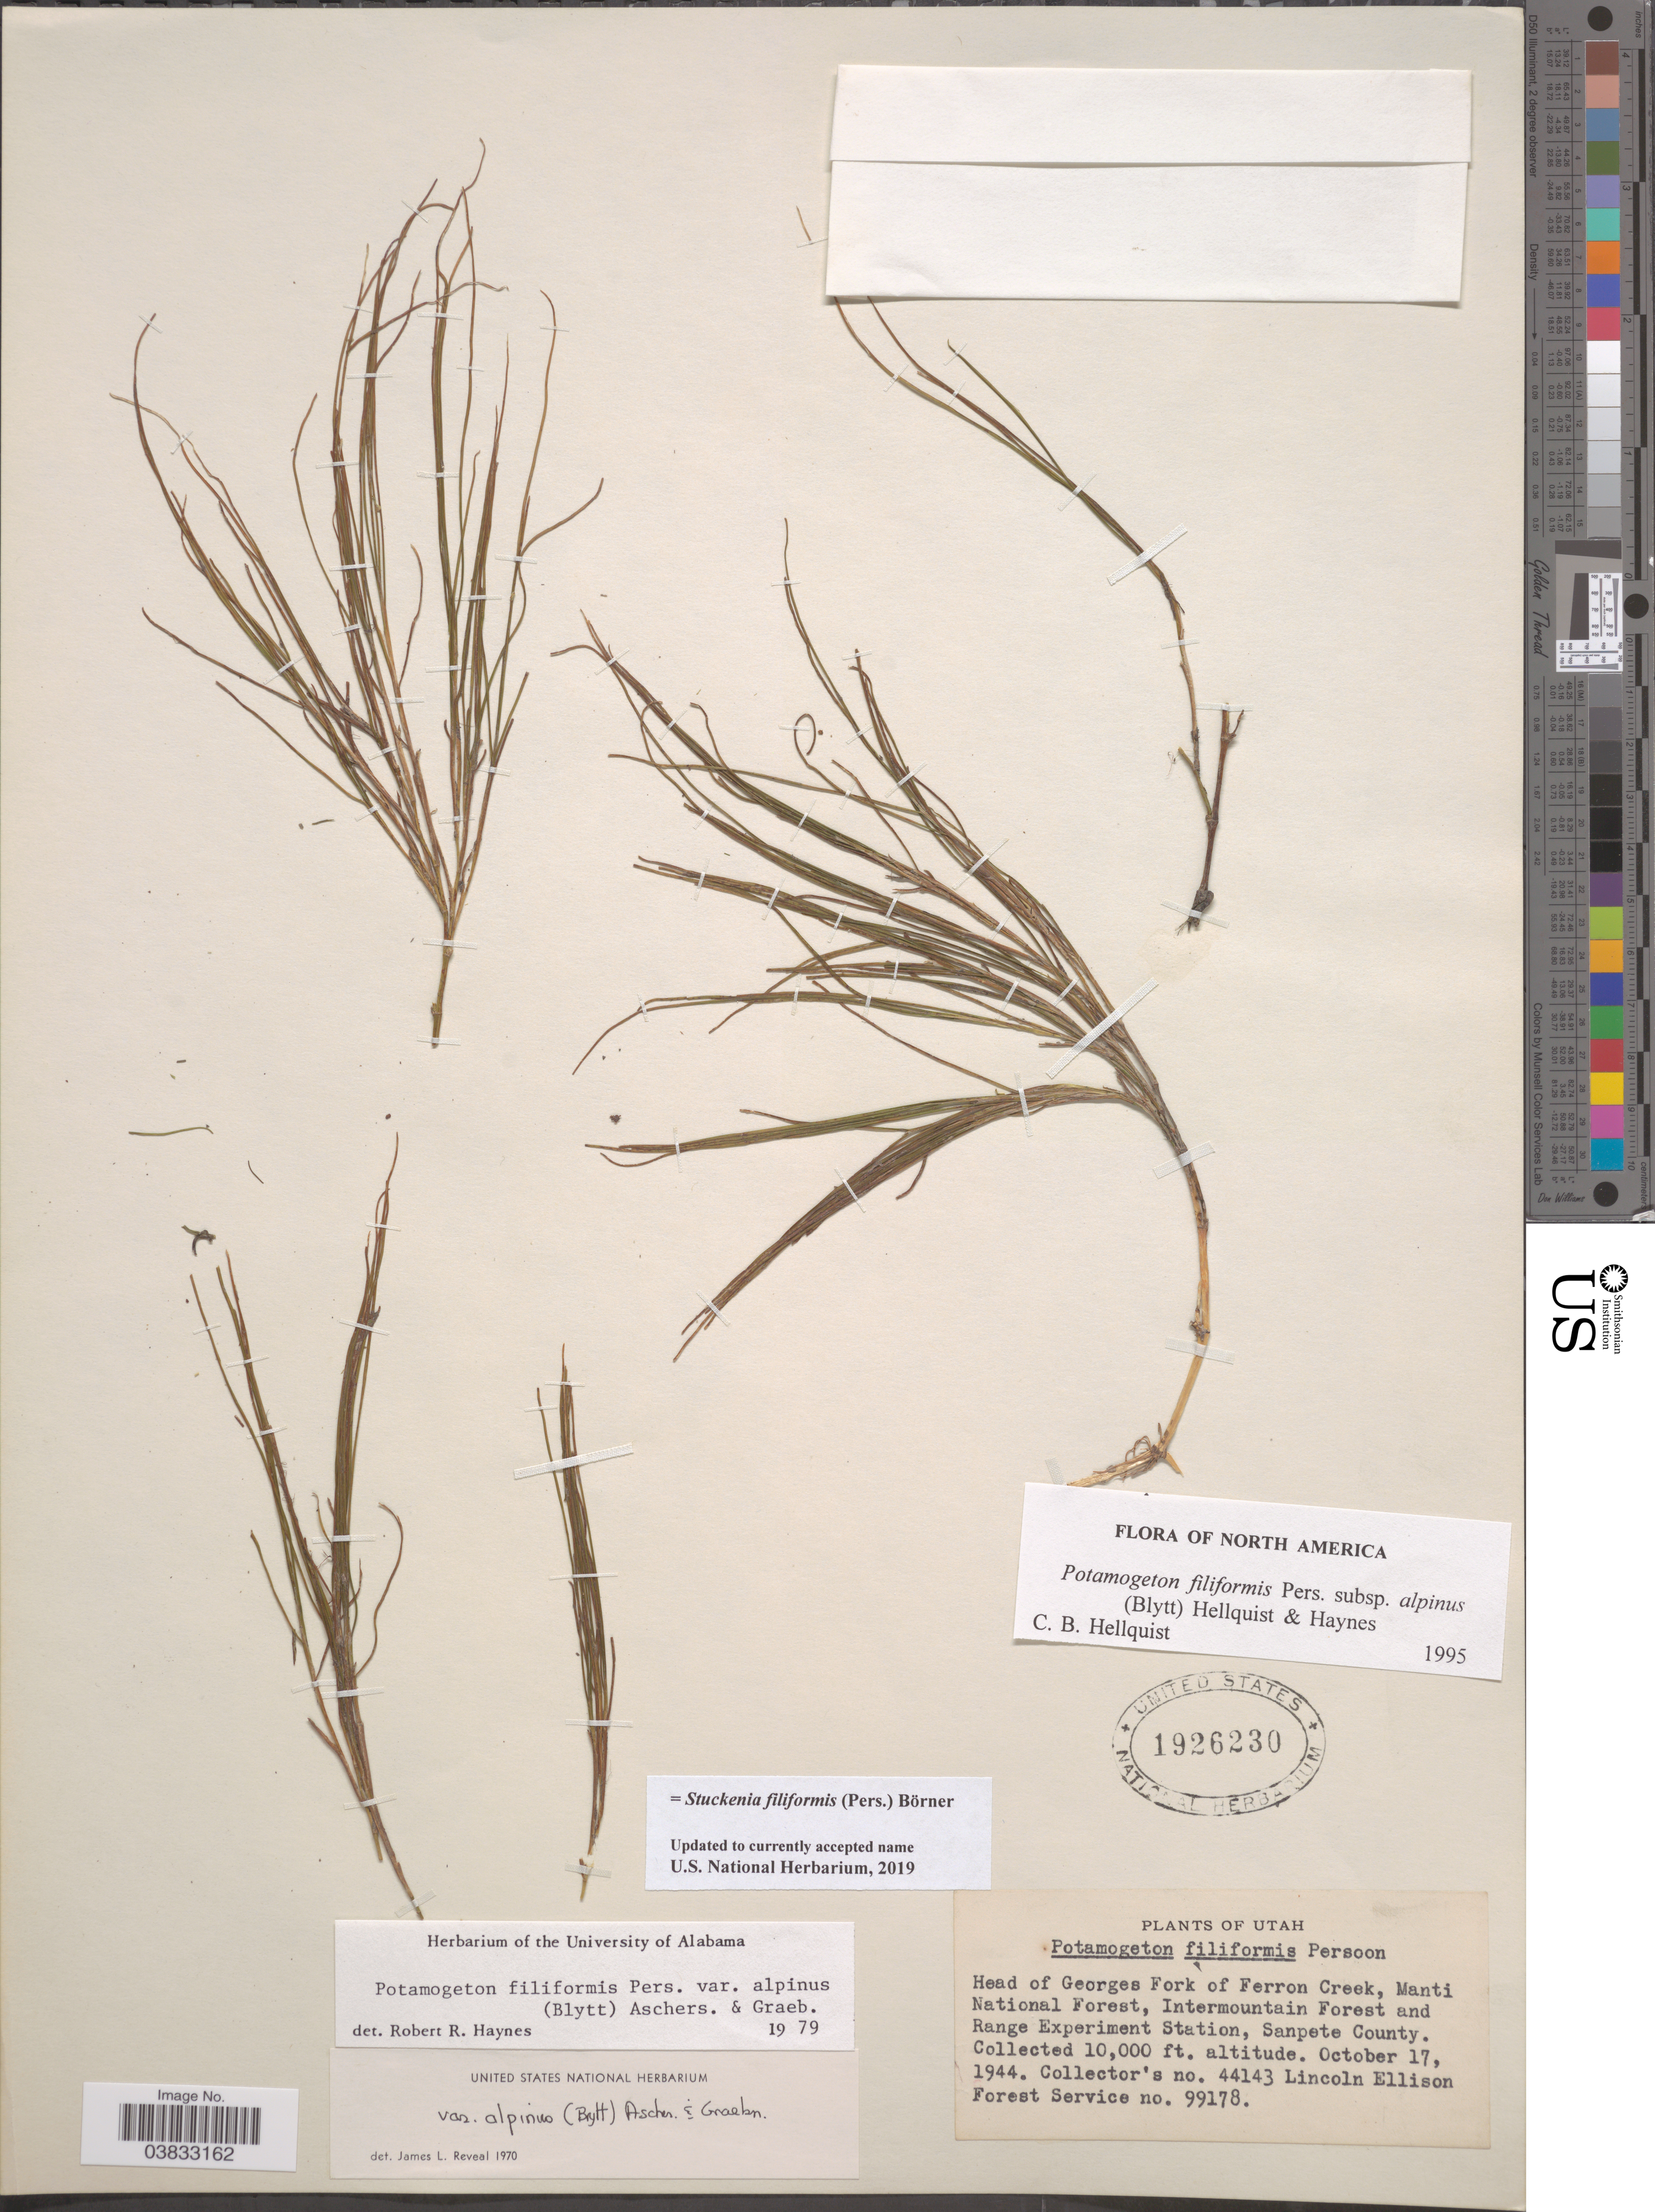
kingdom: Plantae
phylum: Tracheophyta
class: Liliopsida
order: Alismatales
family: Potamogetonaceae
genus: Stuckenia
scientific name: Stuckenia filiformis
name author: (Pers.) Börner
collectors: L. Ellison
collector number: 99178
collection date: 1944-10-17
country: United States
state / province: Utah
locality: Head of Georges Fork of Ferron Creek, Manti National Forest, Intermountain Forest and Range Experiment Station, Sanpete County.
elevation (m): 3048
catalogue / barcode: US 1926230